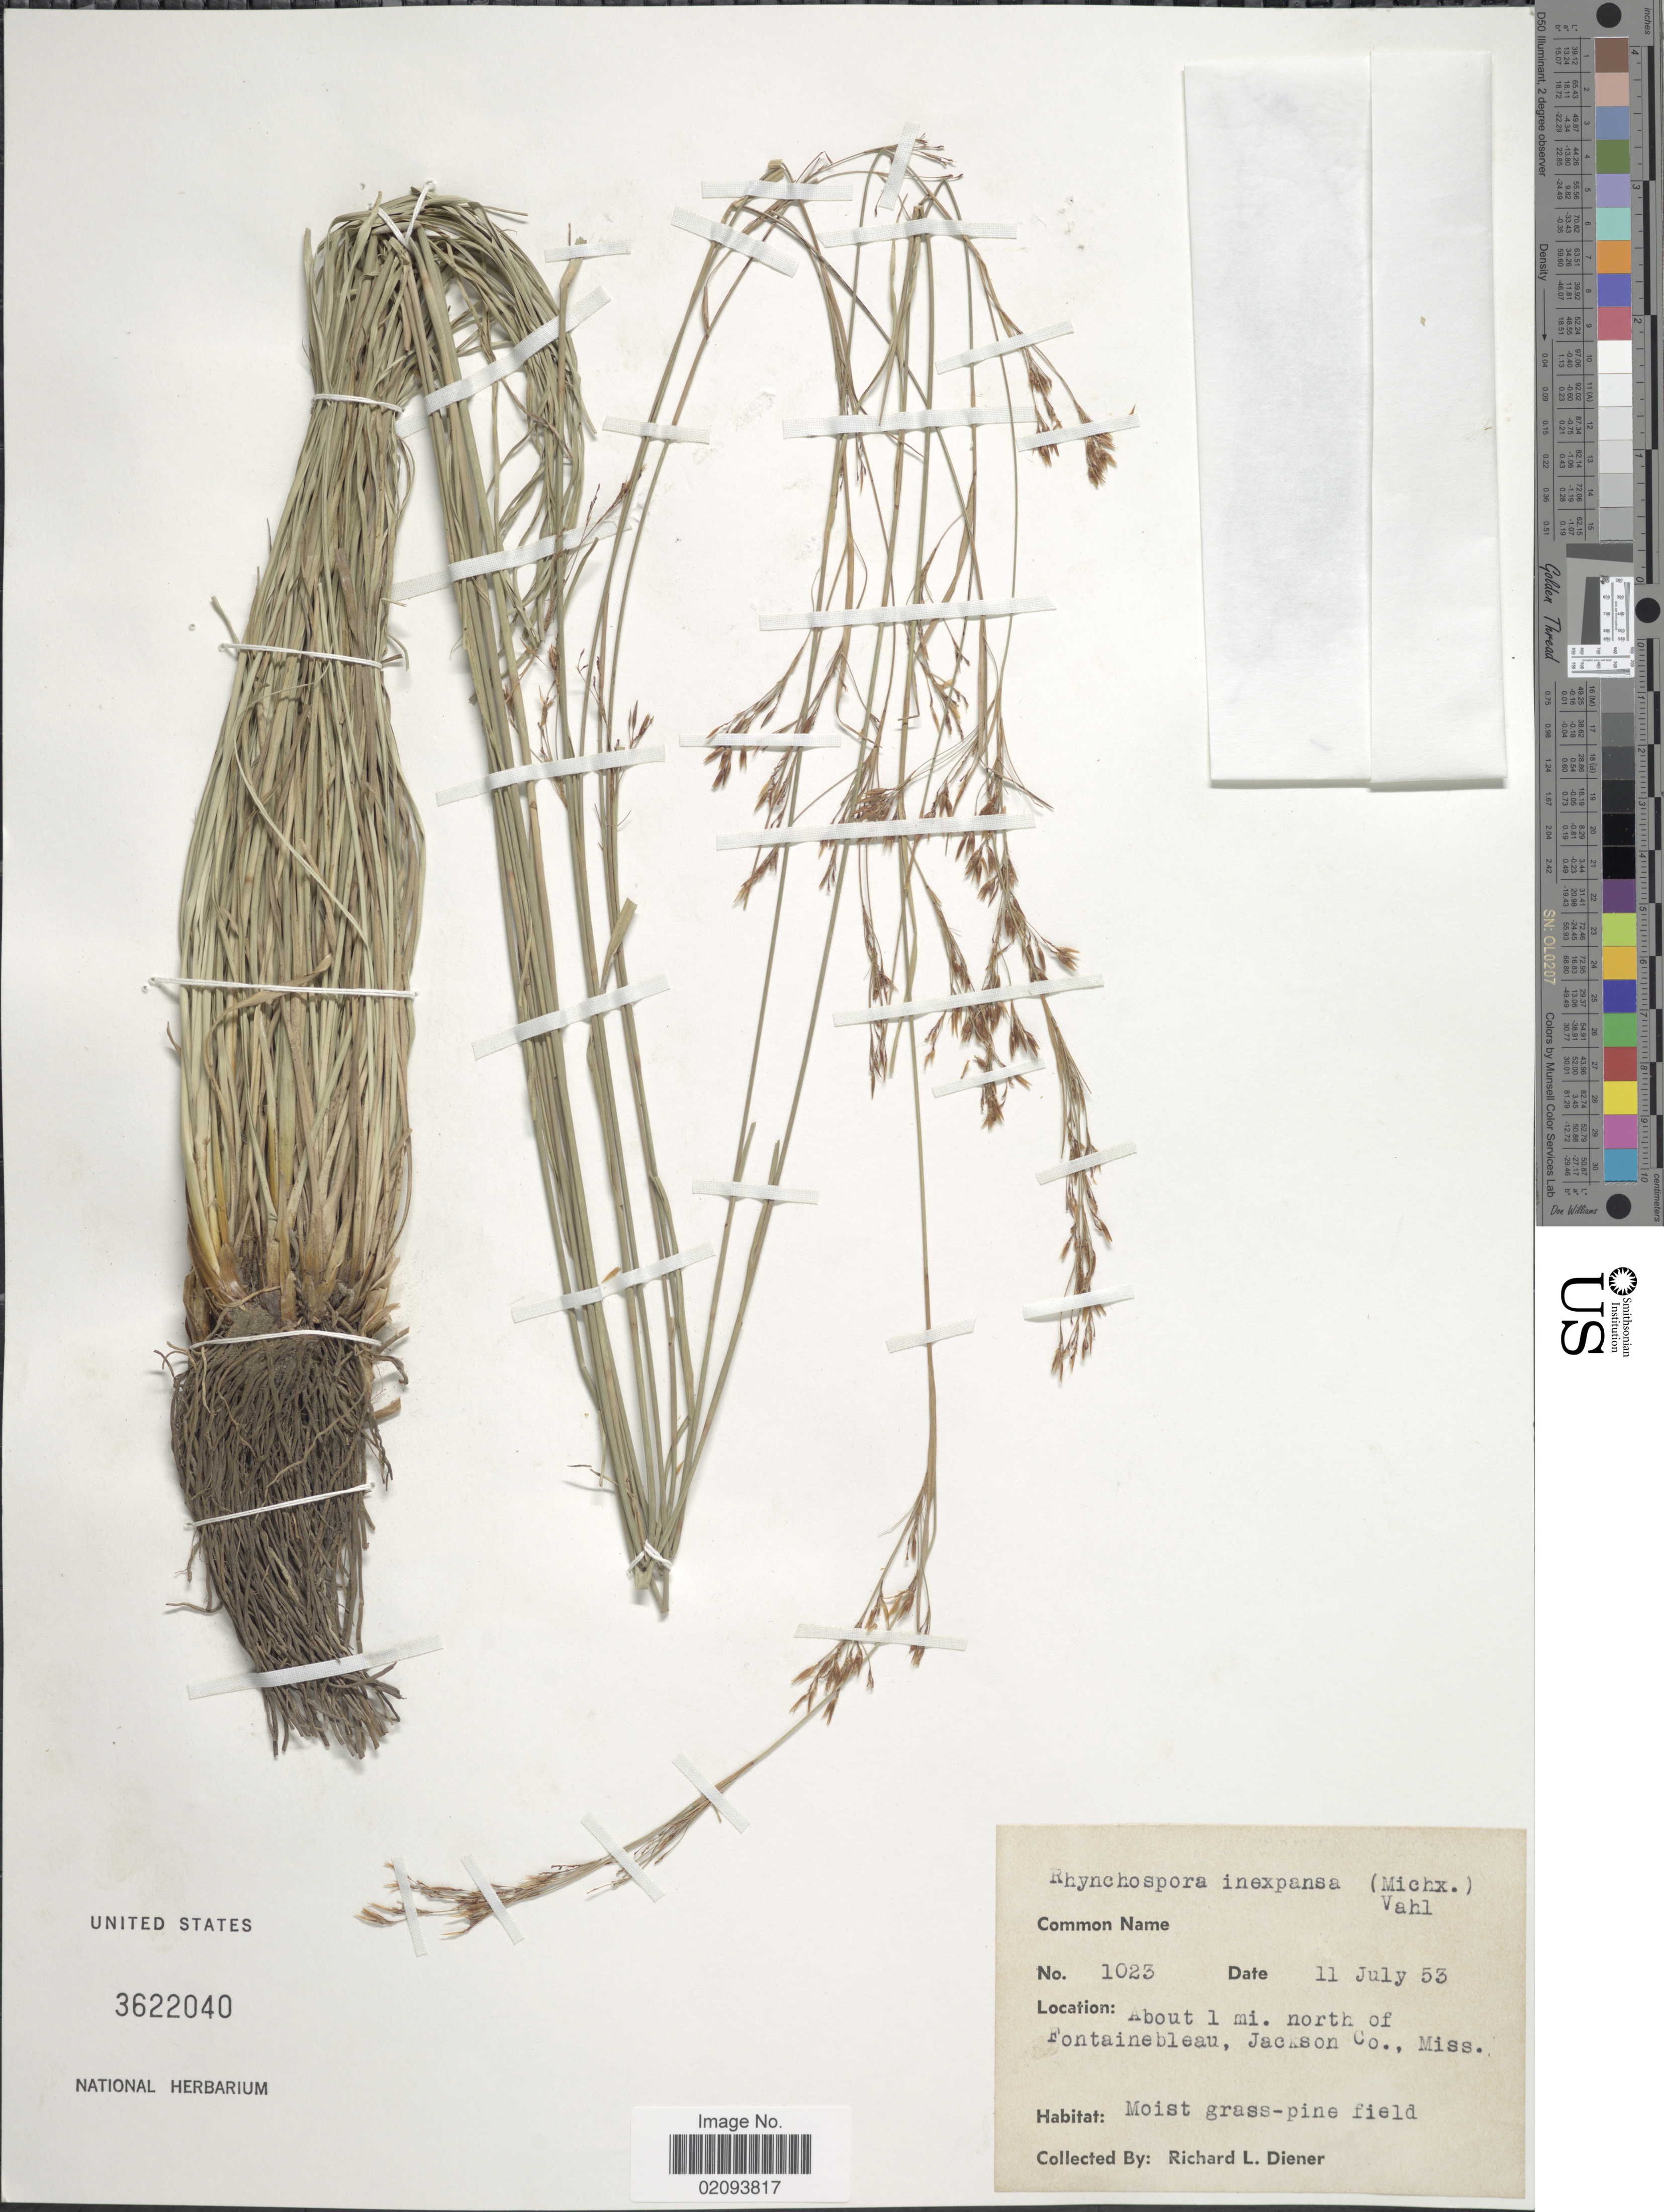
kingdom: Plantae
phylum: Tracheophyta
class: Liliopsida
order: Poales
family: Cyperaceae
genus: Rhynchospora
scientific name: Rhynchospora inexpansa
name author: (Michx.) Vahl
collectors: R. Diener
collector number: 1023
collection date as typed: Transcribed d/m/y: 11/7/53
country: United States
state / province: Mississippi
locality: About 1 mi. north of Fontainebleau, Jackson Co.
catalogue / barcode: US 3622040